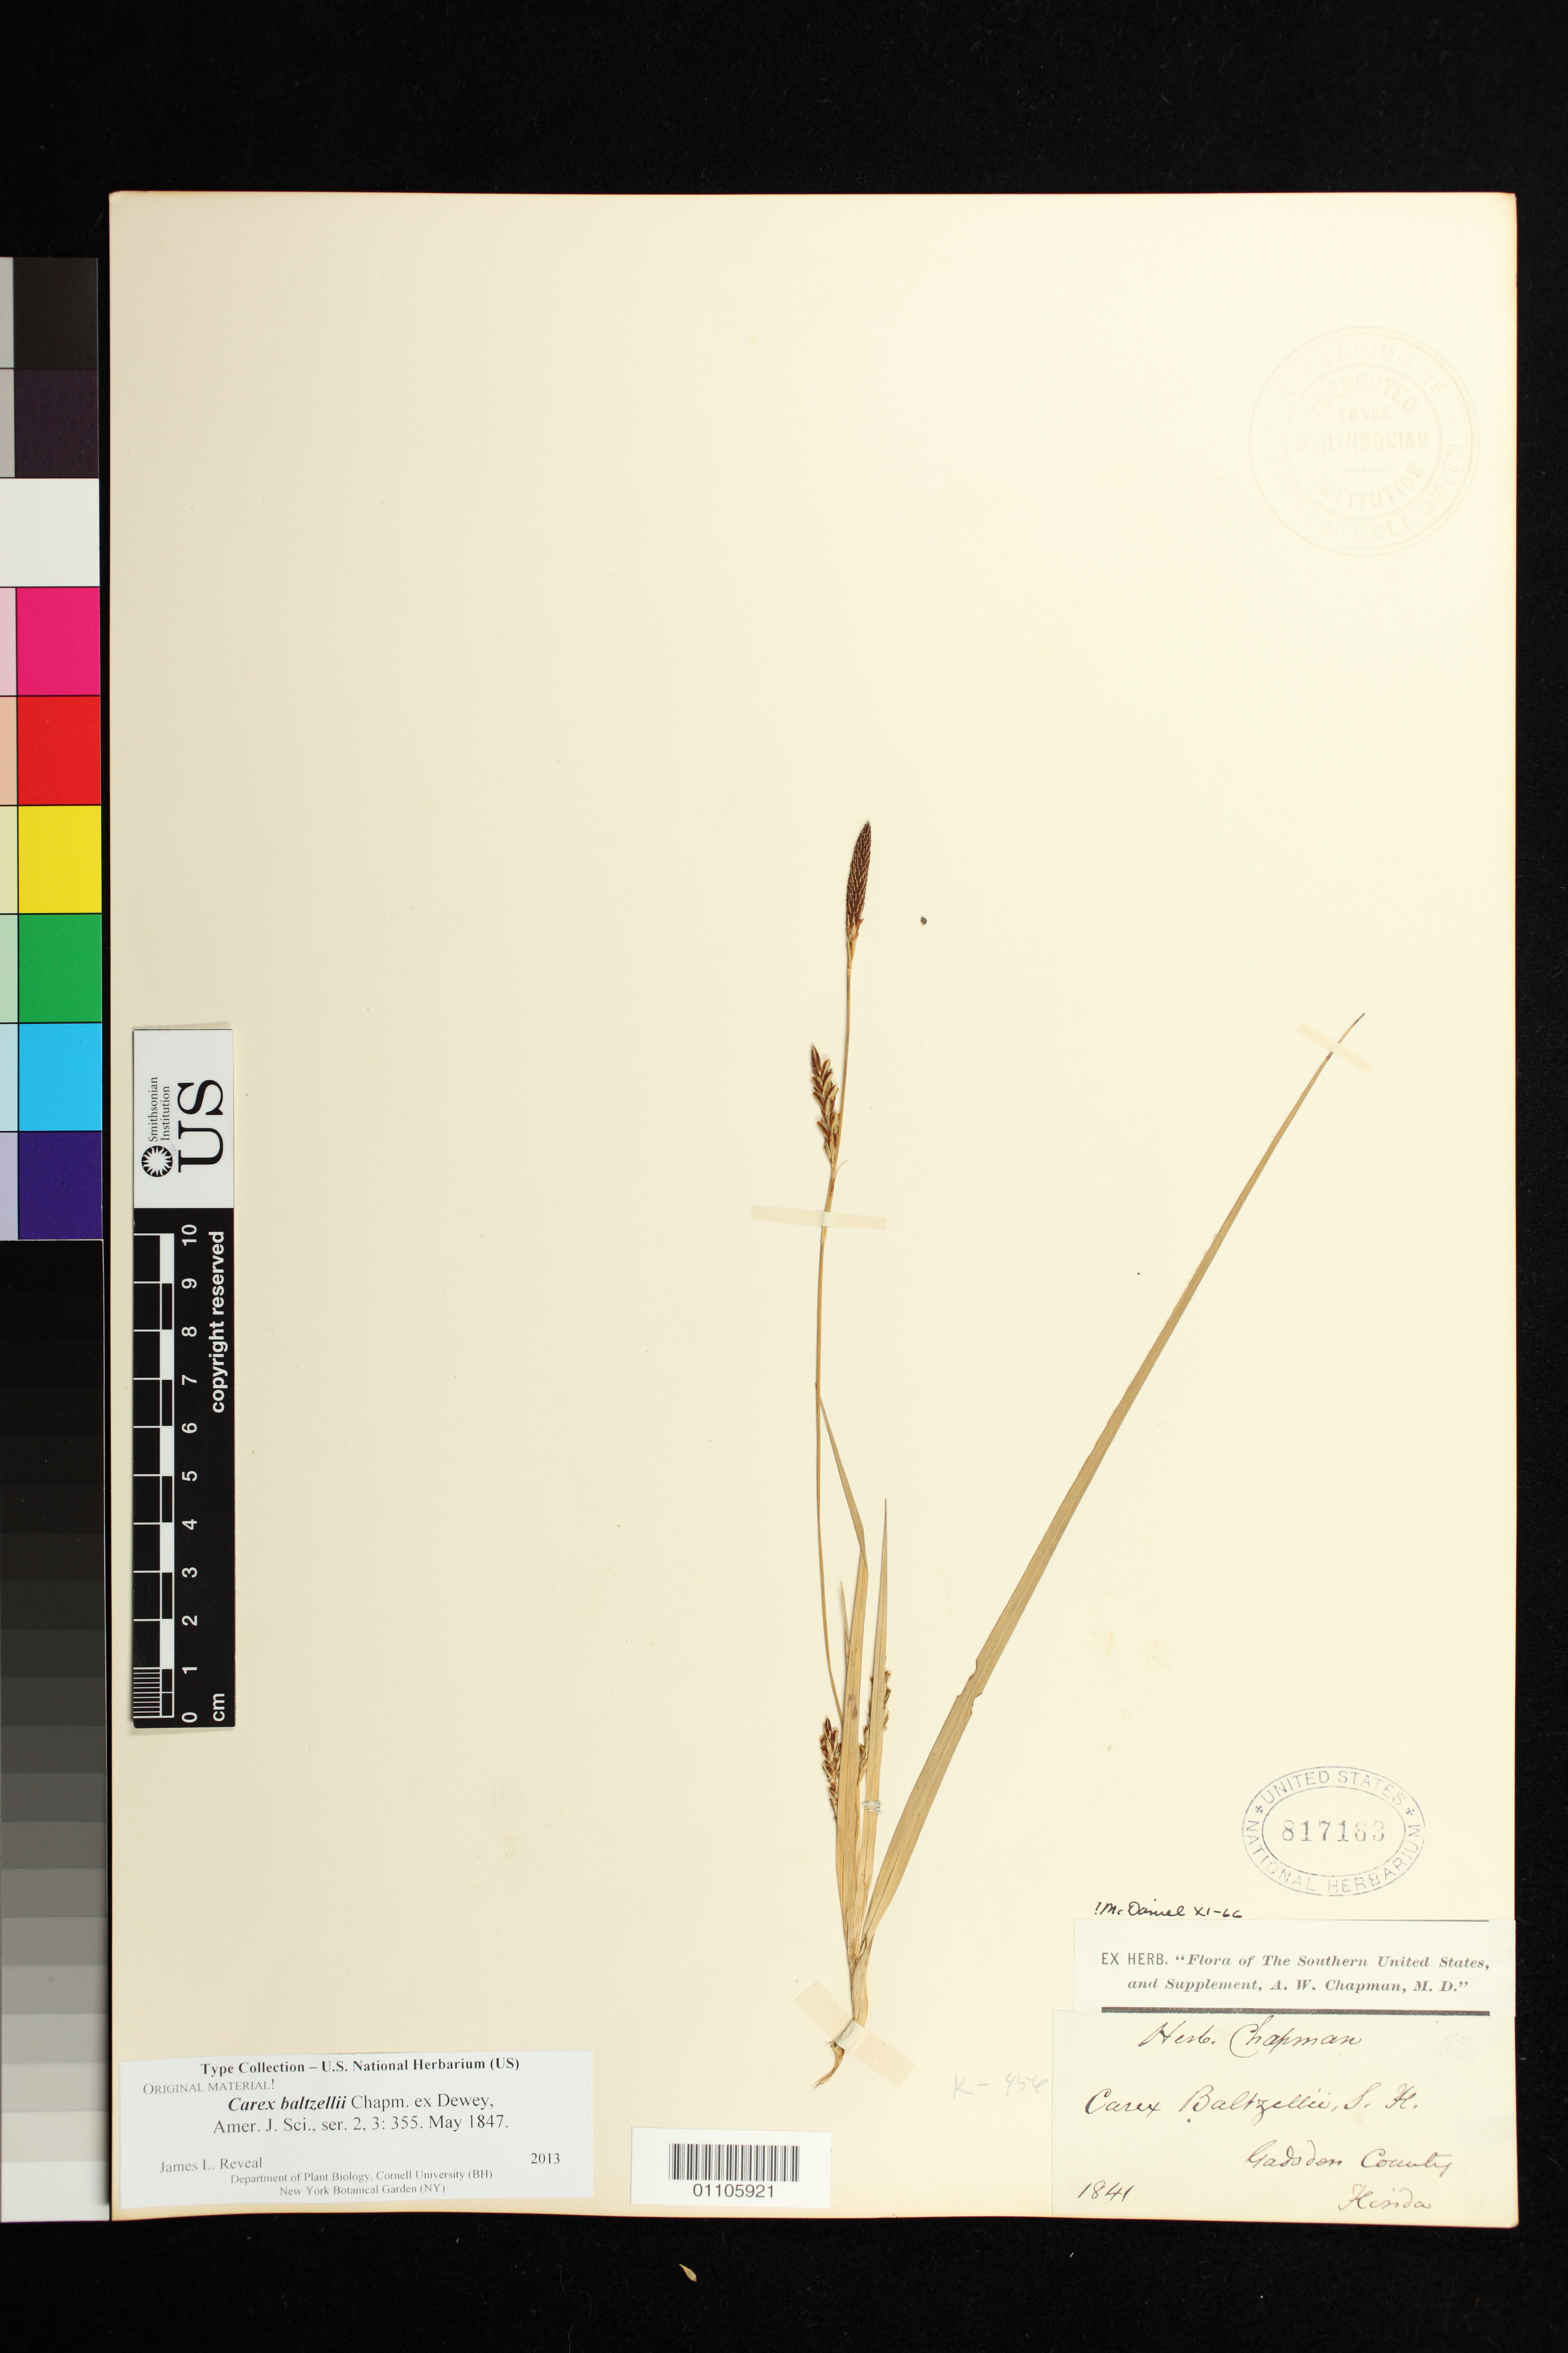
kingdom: Plantae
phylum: Tracheophyta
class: Liliopsida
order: Poales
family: Cyperaceae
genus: Carex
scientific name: Carex baltzellii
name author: Chapm. ex Dewey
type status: Possible Type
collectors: A. W. Chapman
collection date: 1841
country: United States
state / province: Florida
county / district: Gadsden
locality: Gadsden County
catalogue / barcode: US 817163